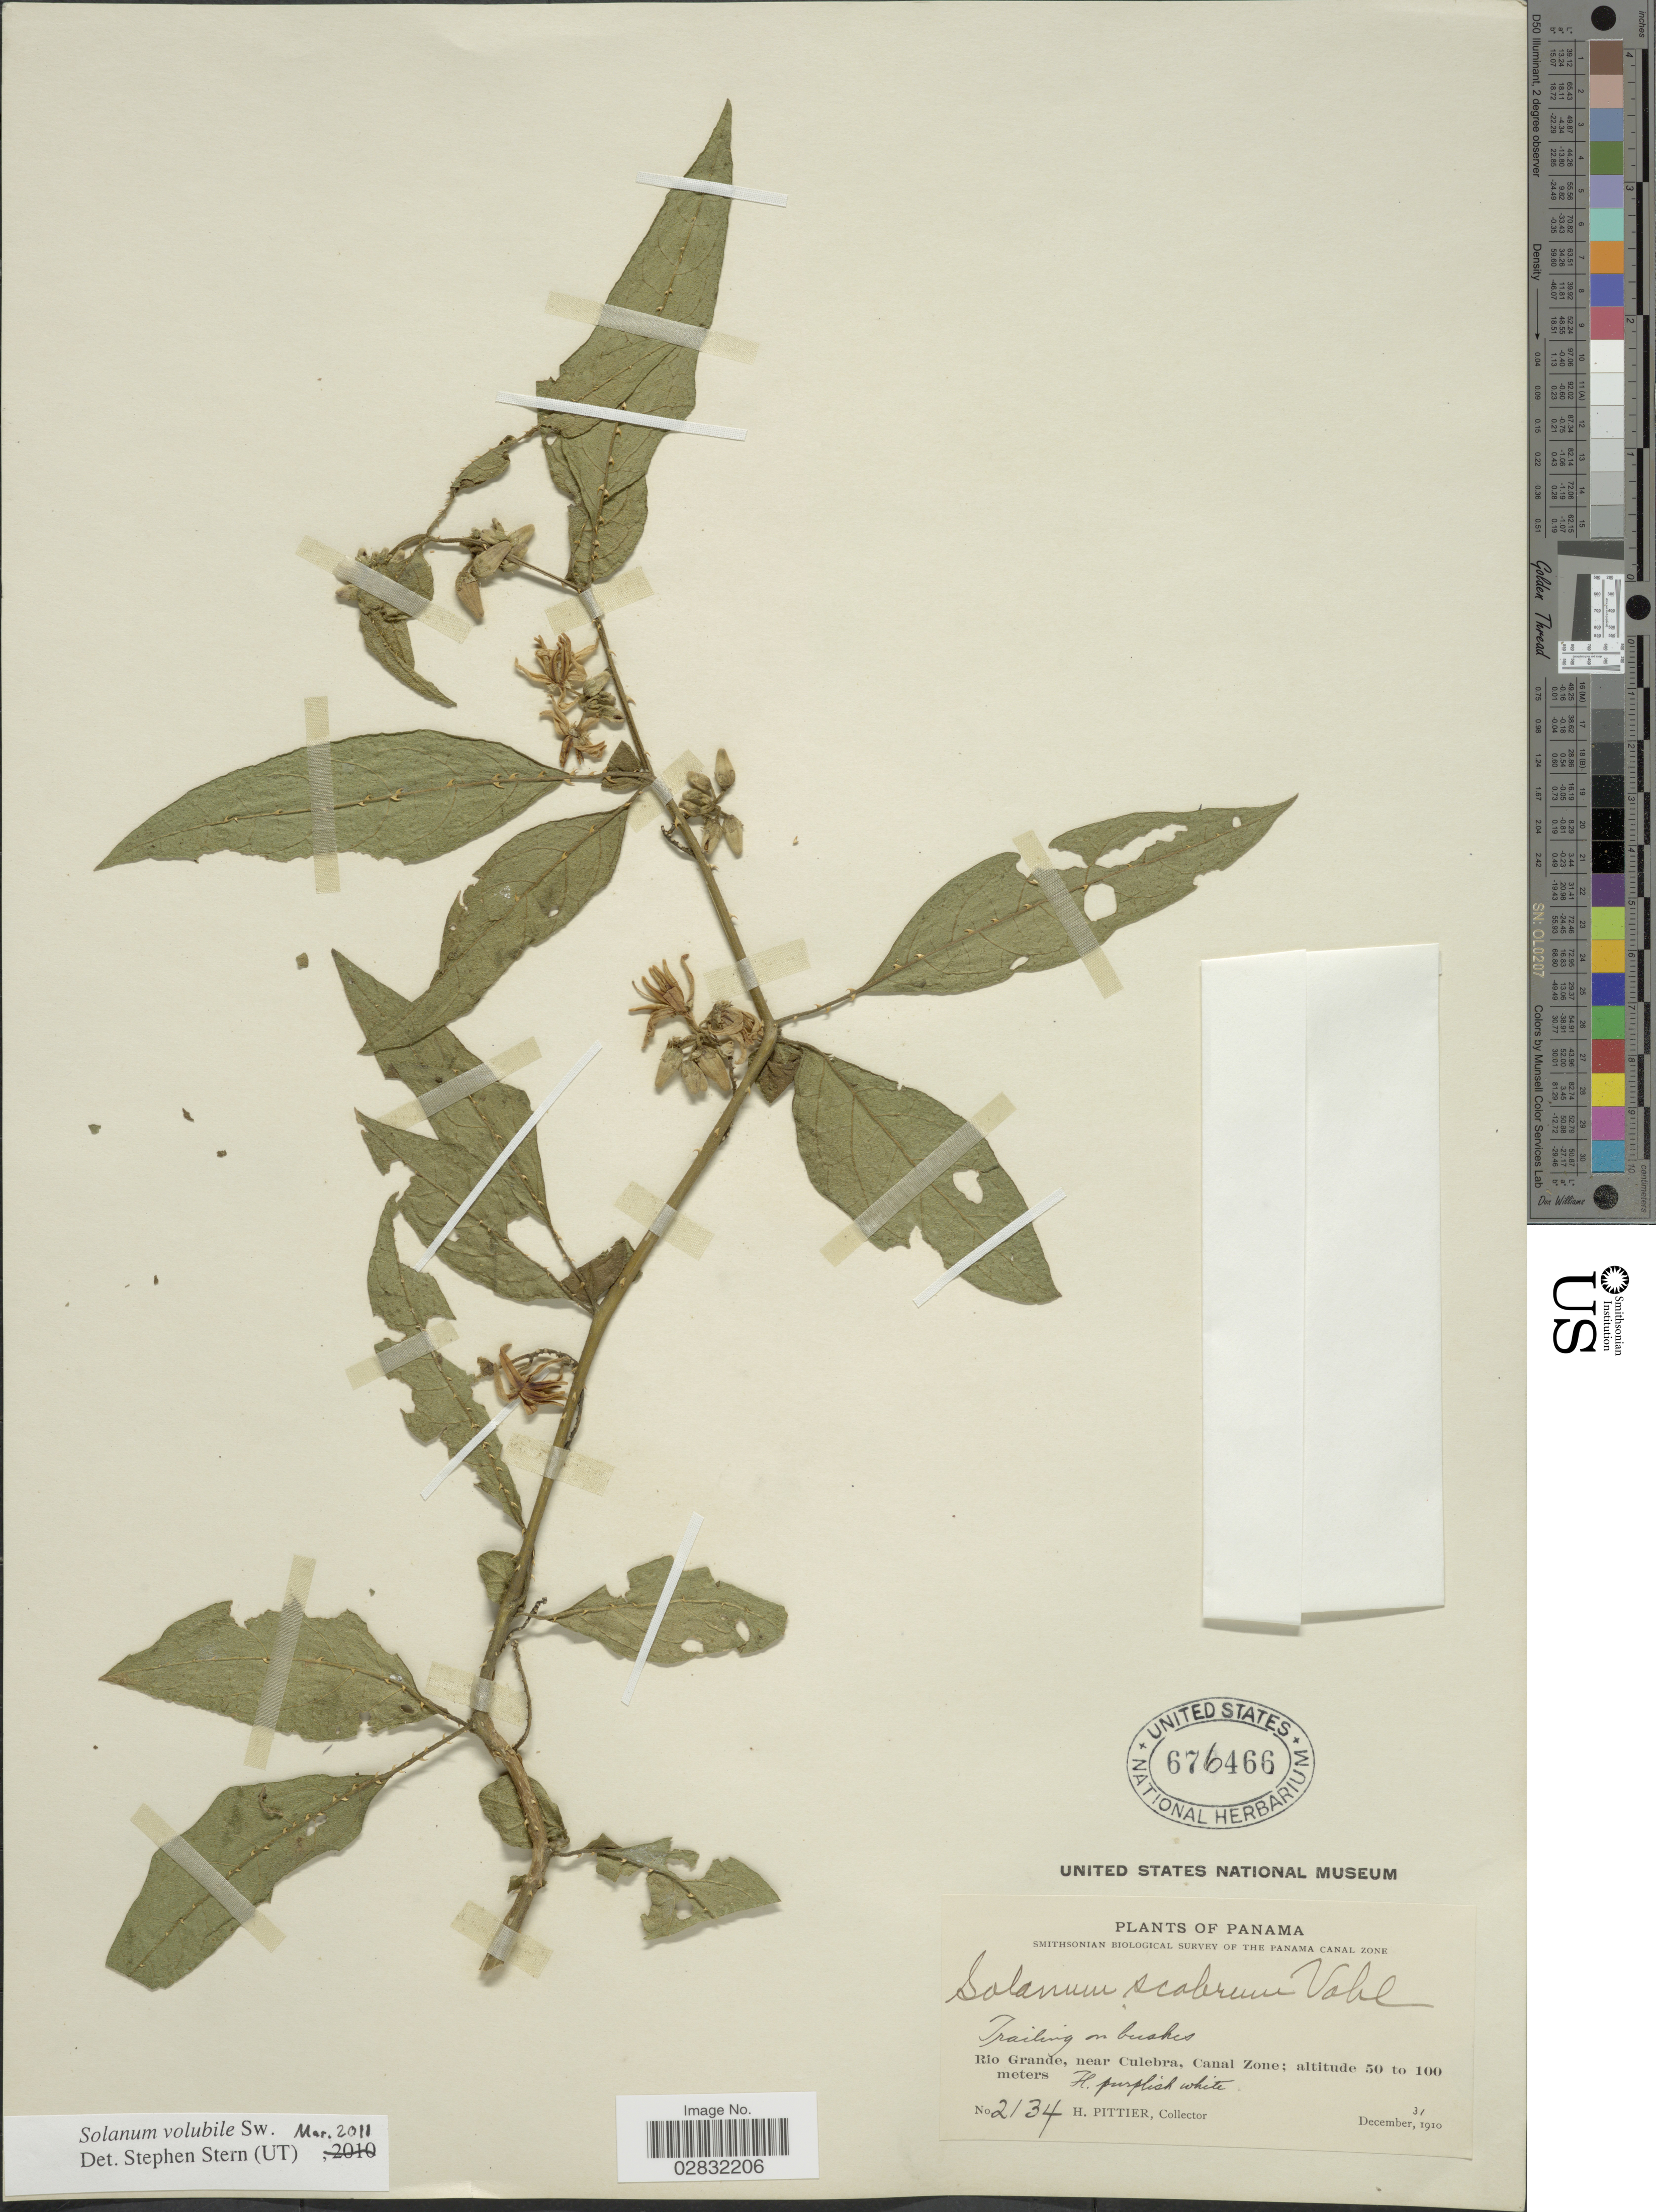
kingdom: Plantae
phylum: Tracheophyta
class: Magnoliopsida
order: Solanales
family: Solanaceae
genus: Solanum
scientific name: Solanum volubile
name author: Sw.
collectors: H. F. Pittier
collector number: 2134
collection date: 1910-12-31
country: Panama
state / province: Colón / Panamá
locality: Rio Grande, near Culebra, Canal Zone.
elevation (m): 50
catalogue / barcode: US 676466